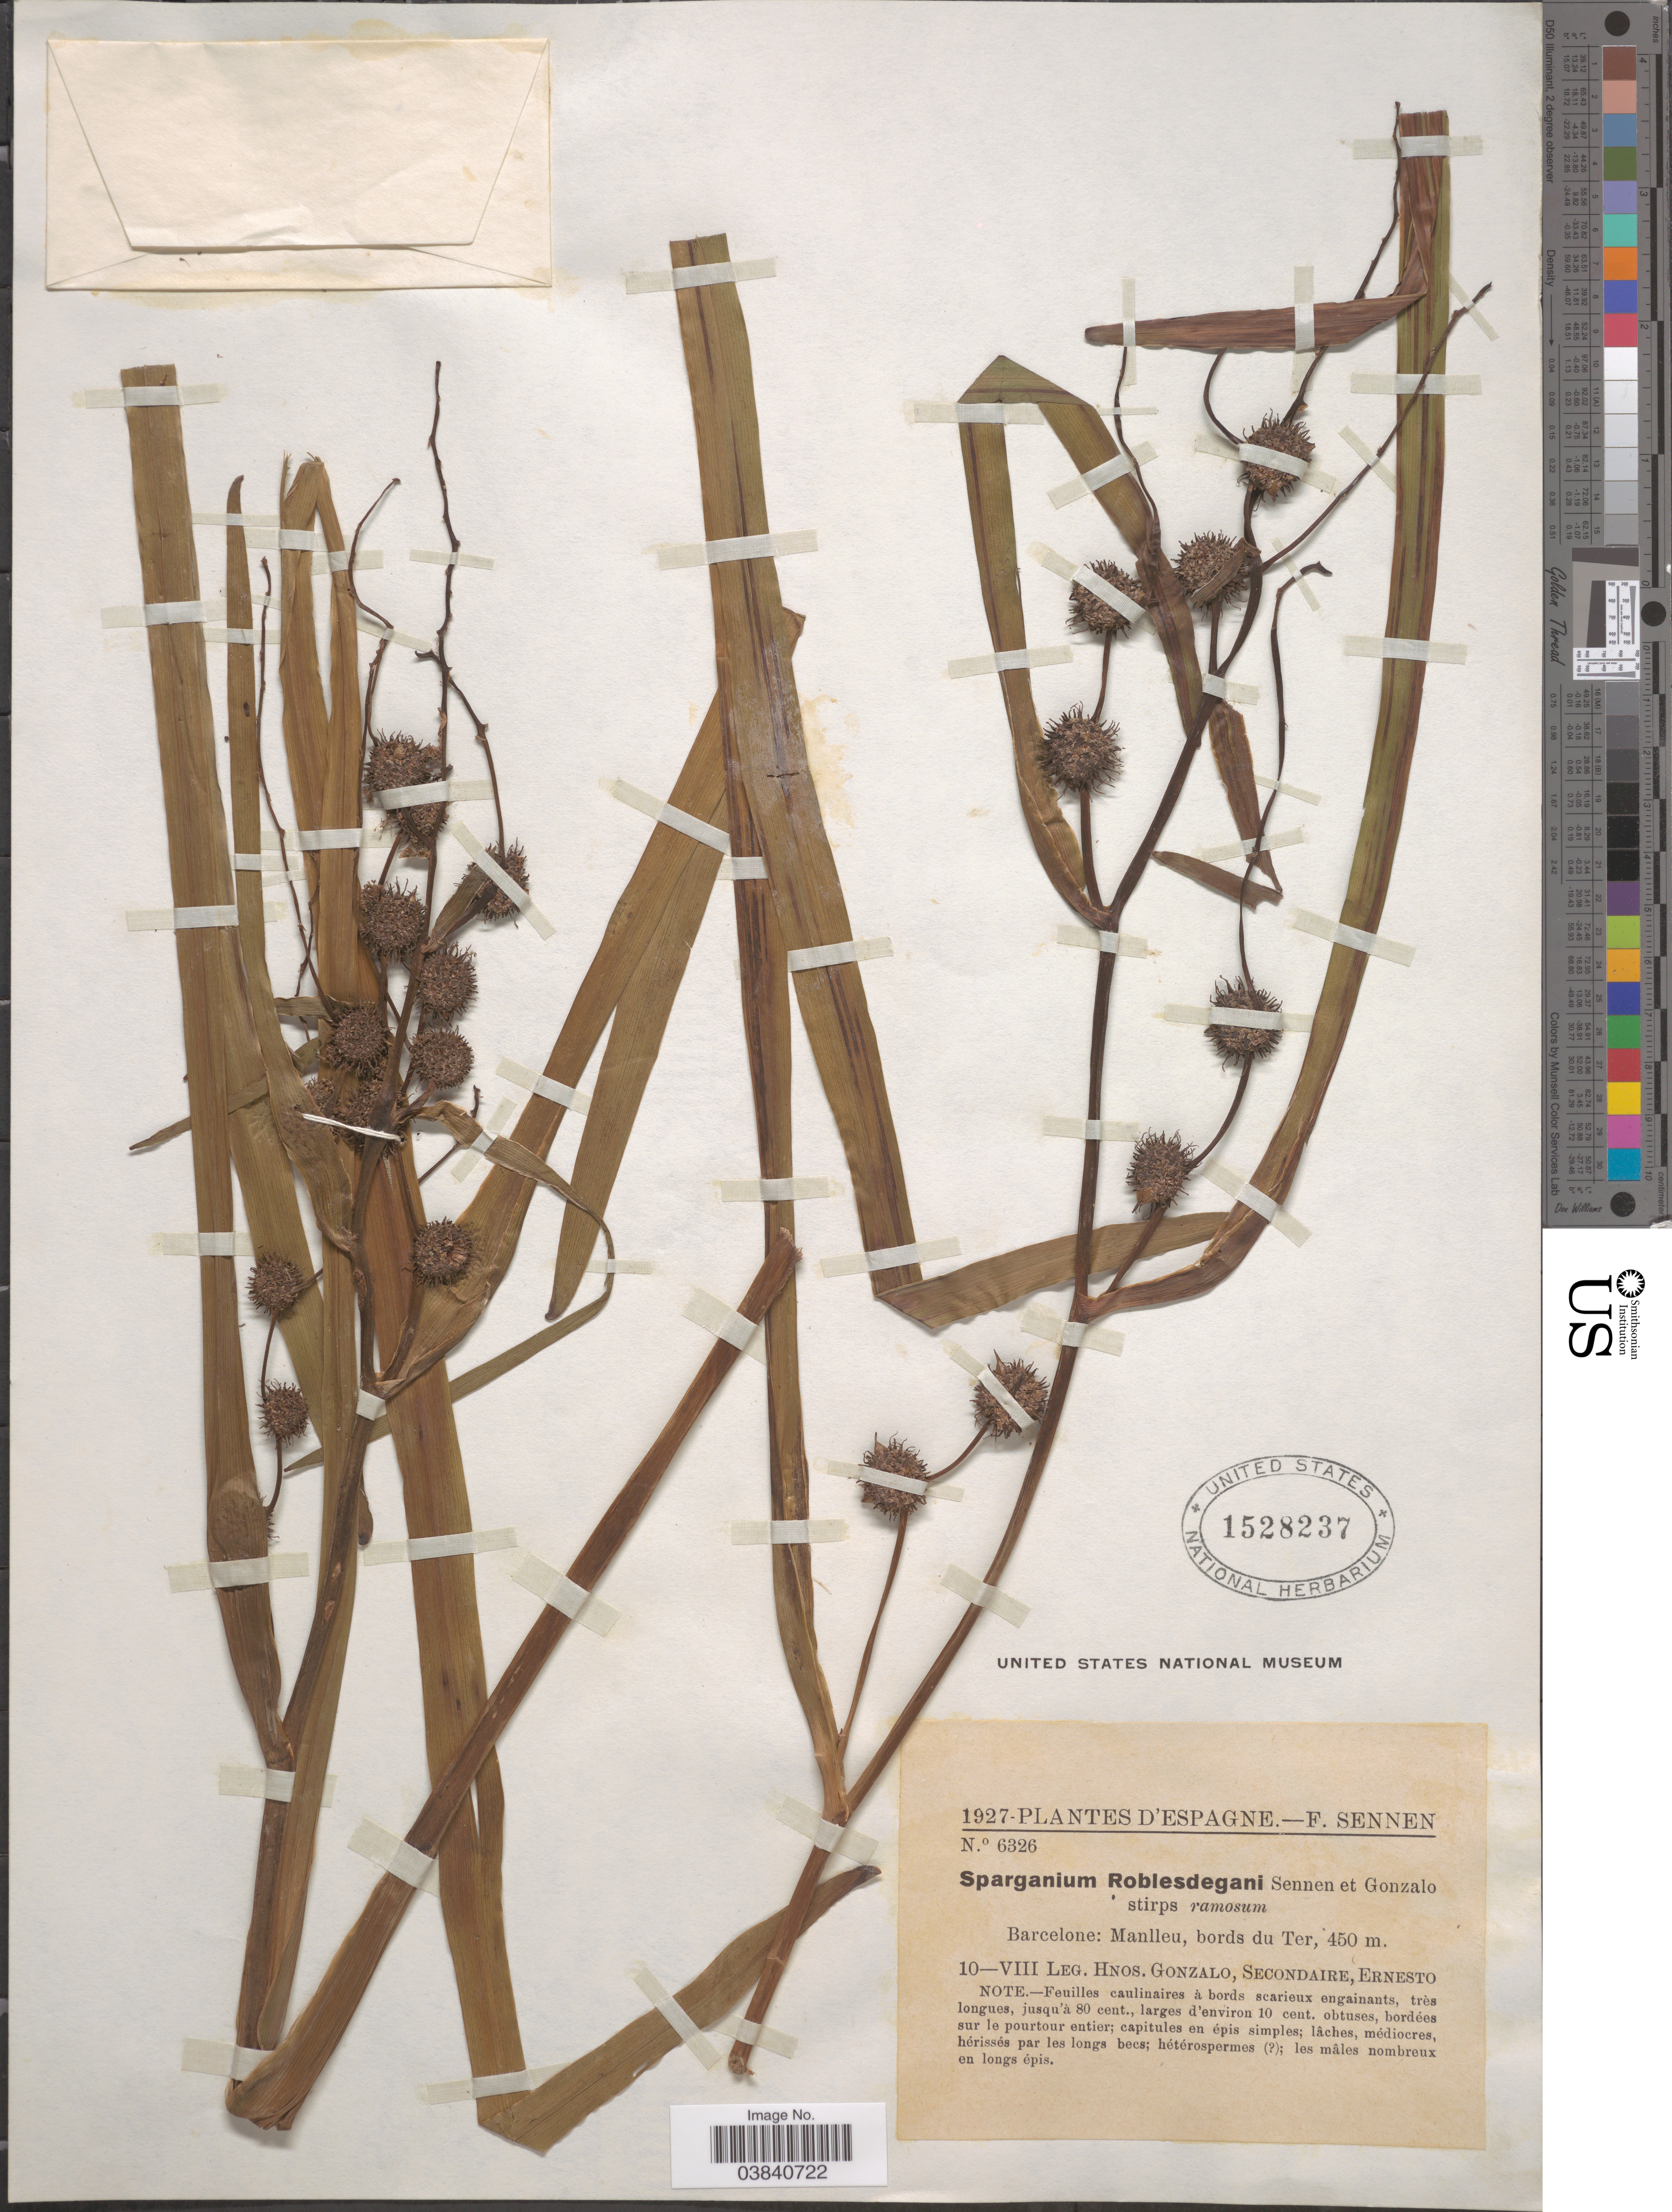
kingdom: Plantae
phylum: Tracheophyta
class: Liliopsida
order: Poales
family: Typhaceae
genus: Sparganium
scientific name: Sparganium x roblesdegani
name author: Sennen & A. Gonzalo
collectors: E. Sennen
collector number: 6326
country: Spain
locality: Espagne. Barcelone: Manlleu, bords du Ter.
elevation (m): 450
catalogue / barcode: US 1528237